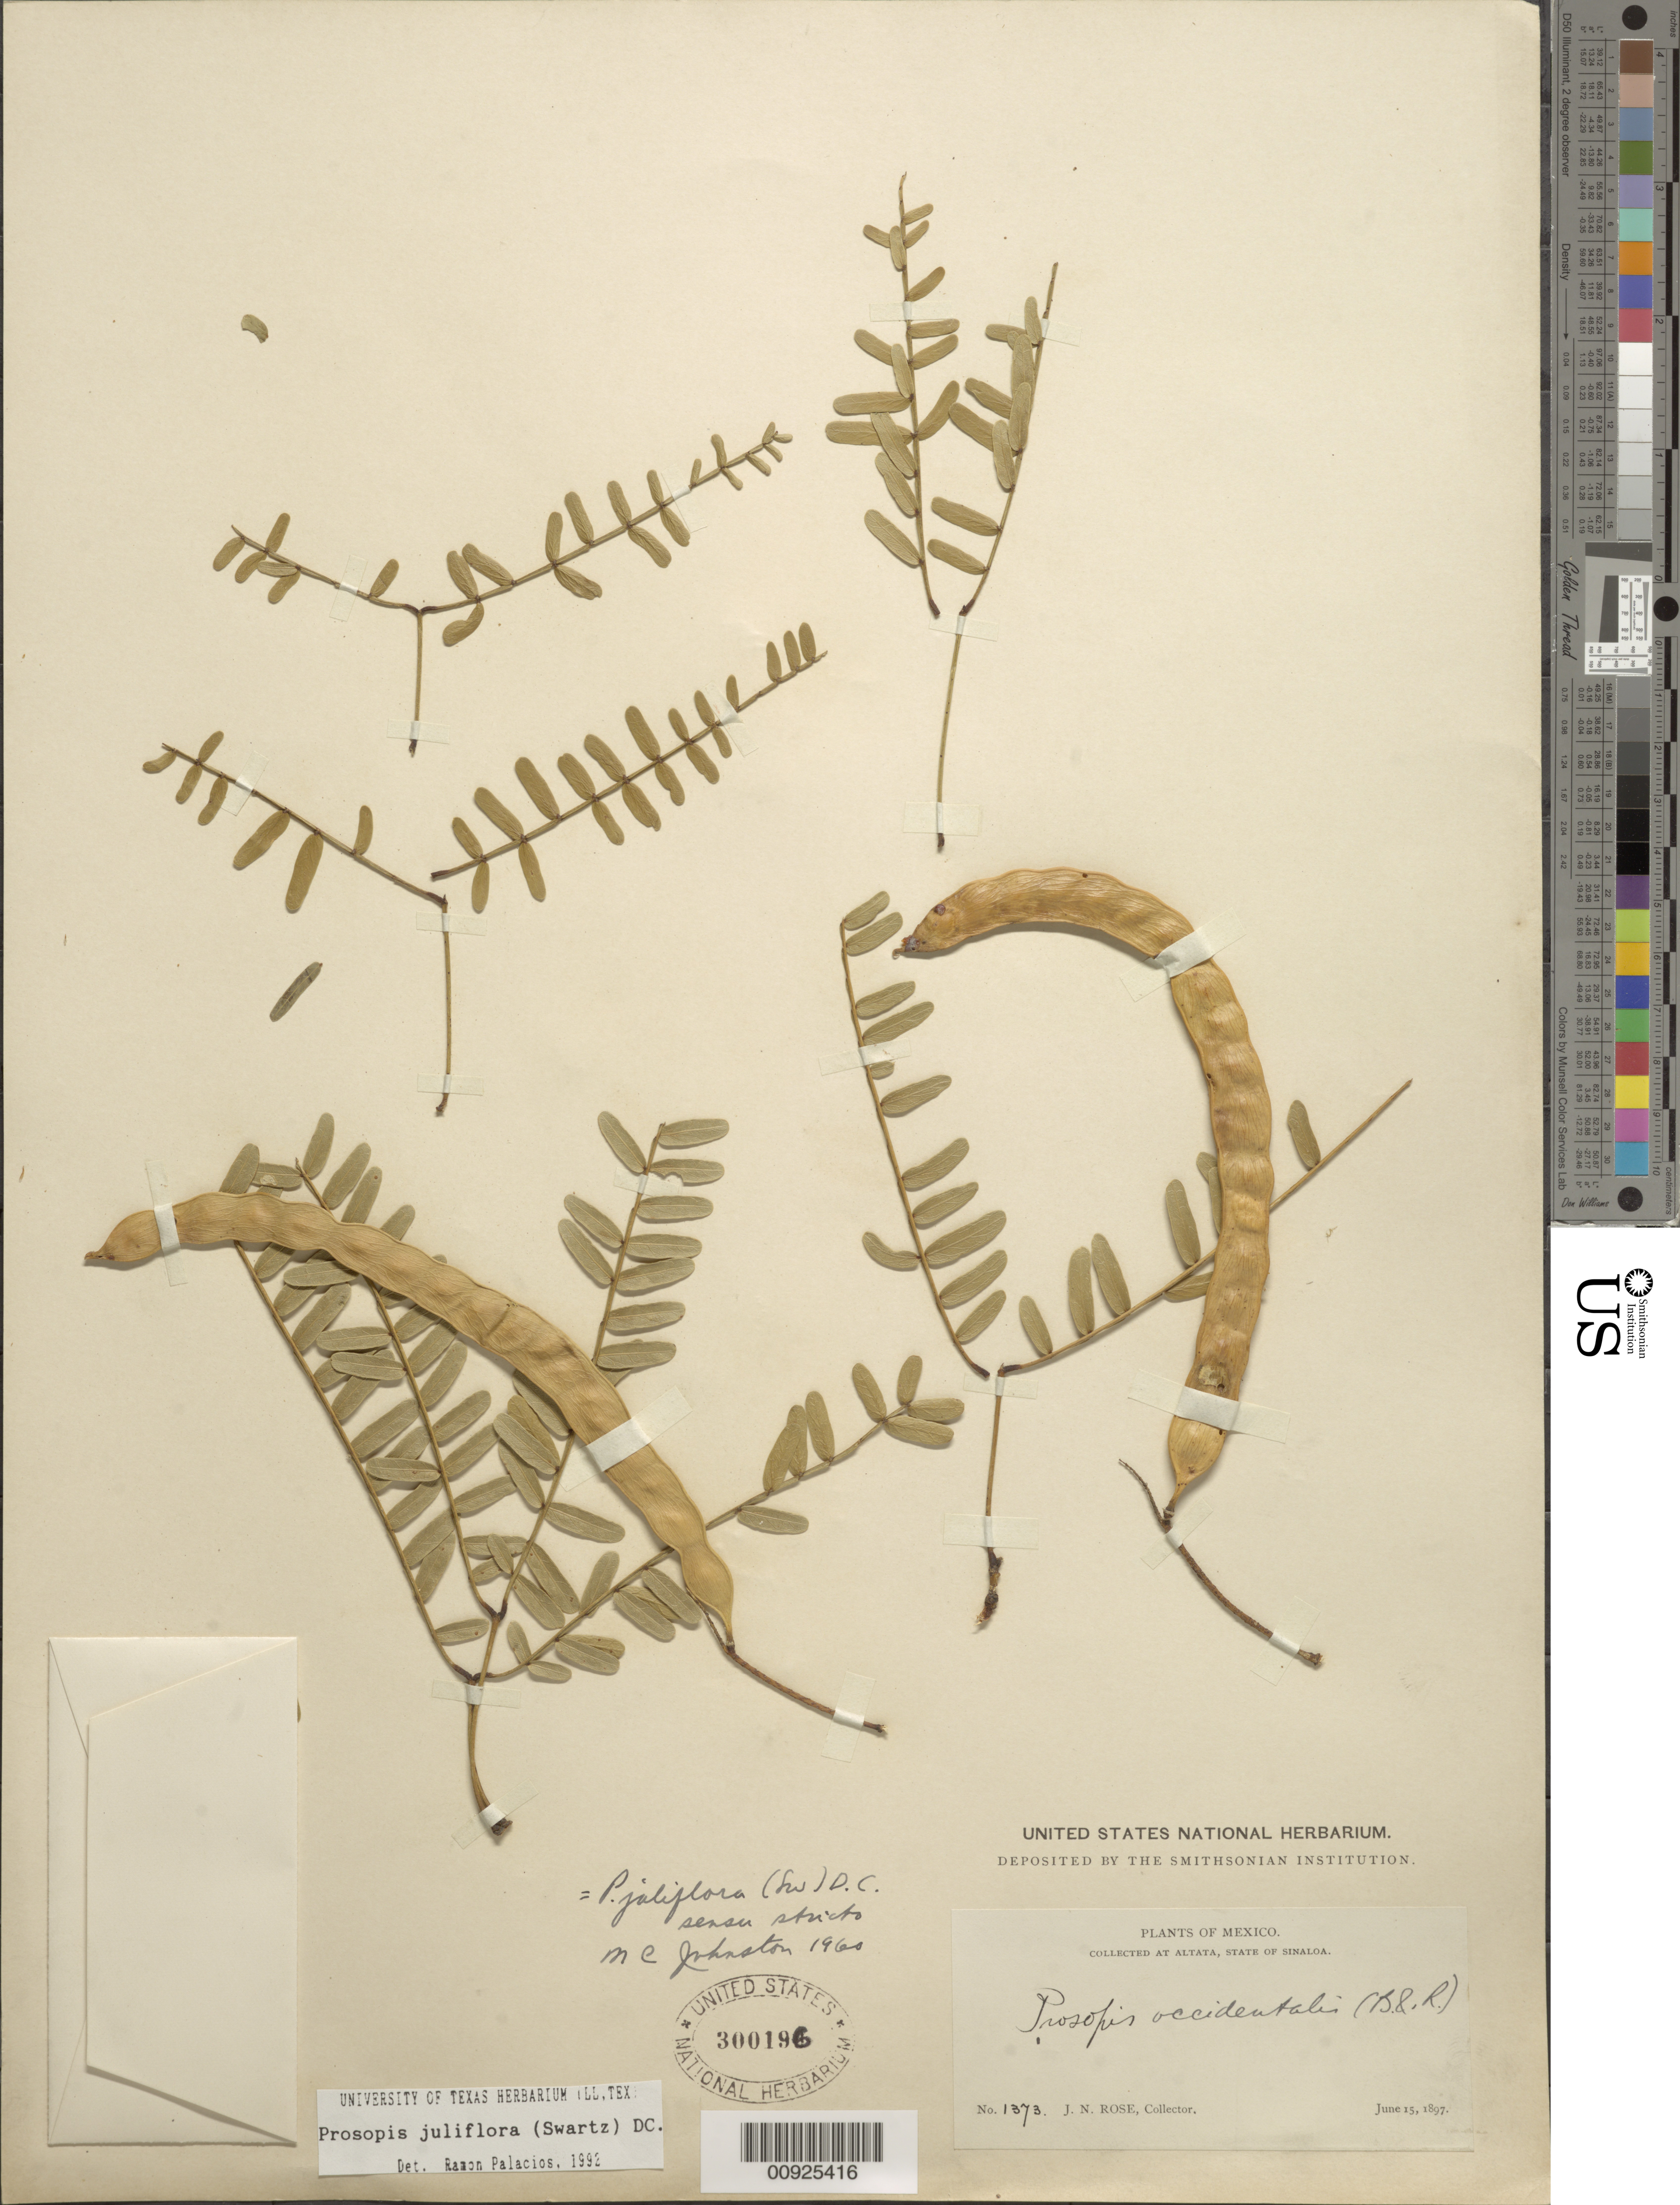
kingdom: Plantae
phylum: Tracheophyta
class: Magnoliopsida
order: Fabales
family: Fabaceae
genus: Neltuma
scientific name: Neltuma juliflora var. juliflora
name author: (Sw.) Raf.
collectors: J. N. Rose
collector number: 1373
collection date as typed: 15 Jun 1897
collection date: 1897-06-15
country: Mexico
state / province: Sinaloa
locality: Altata, State of Sinaloa.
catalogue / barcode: US 300196